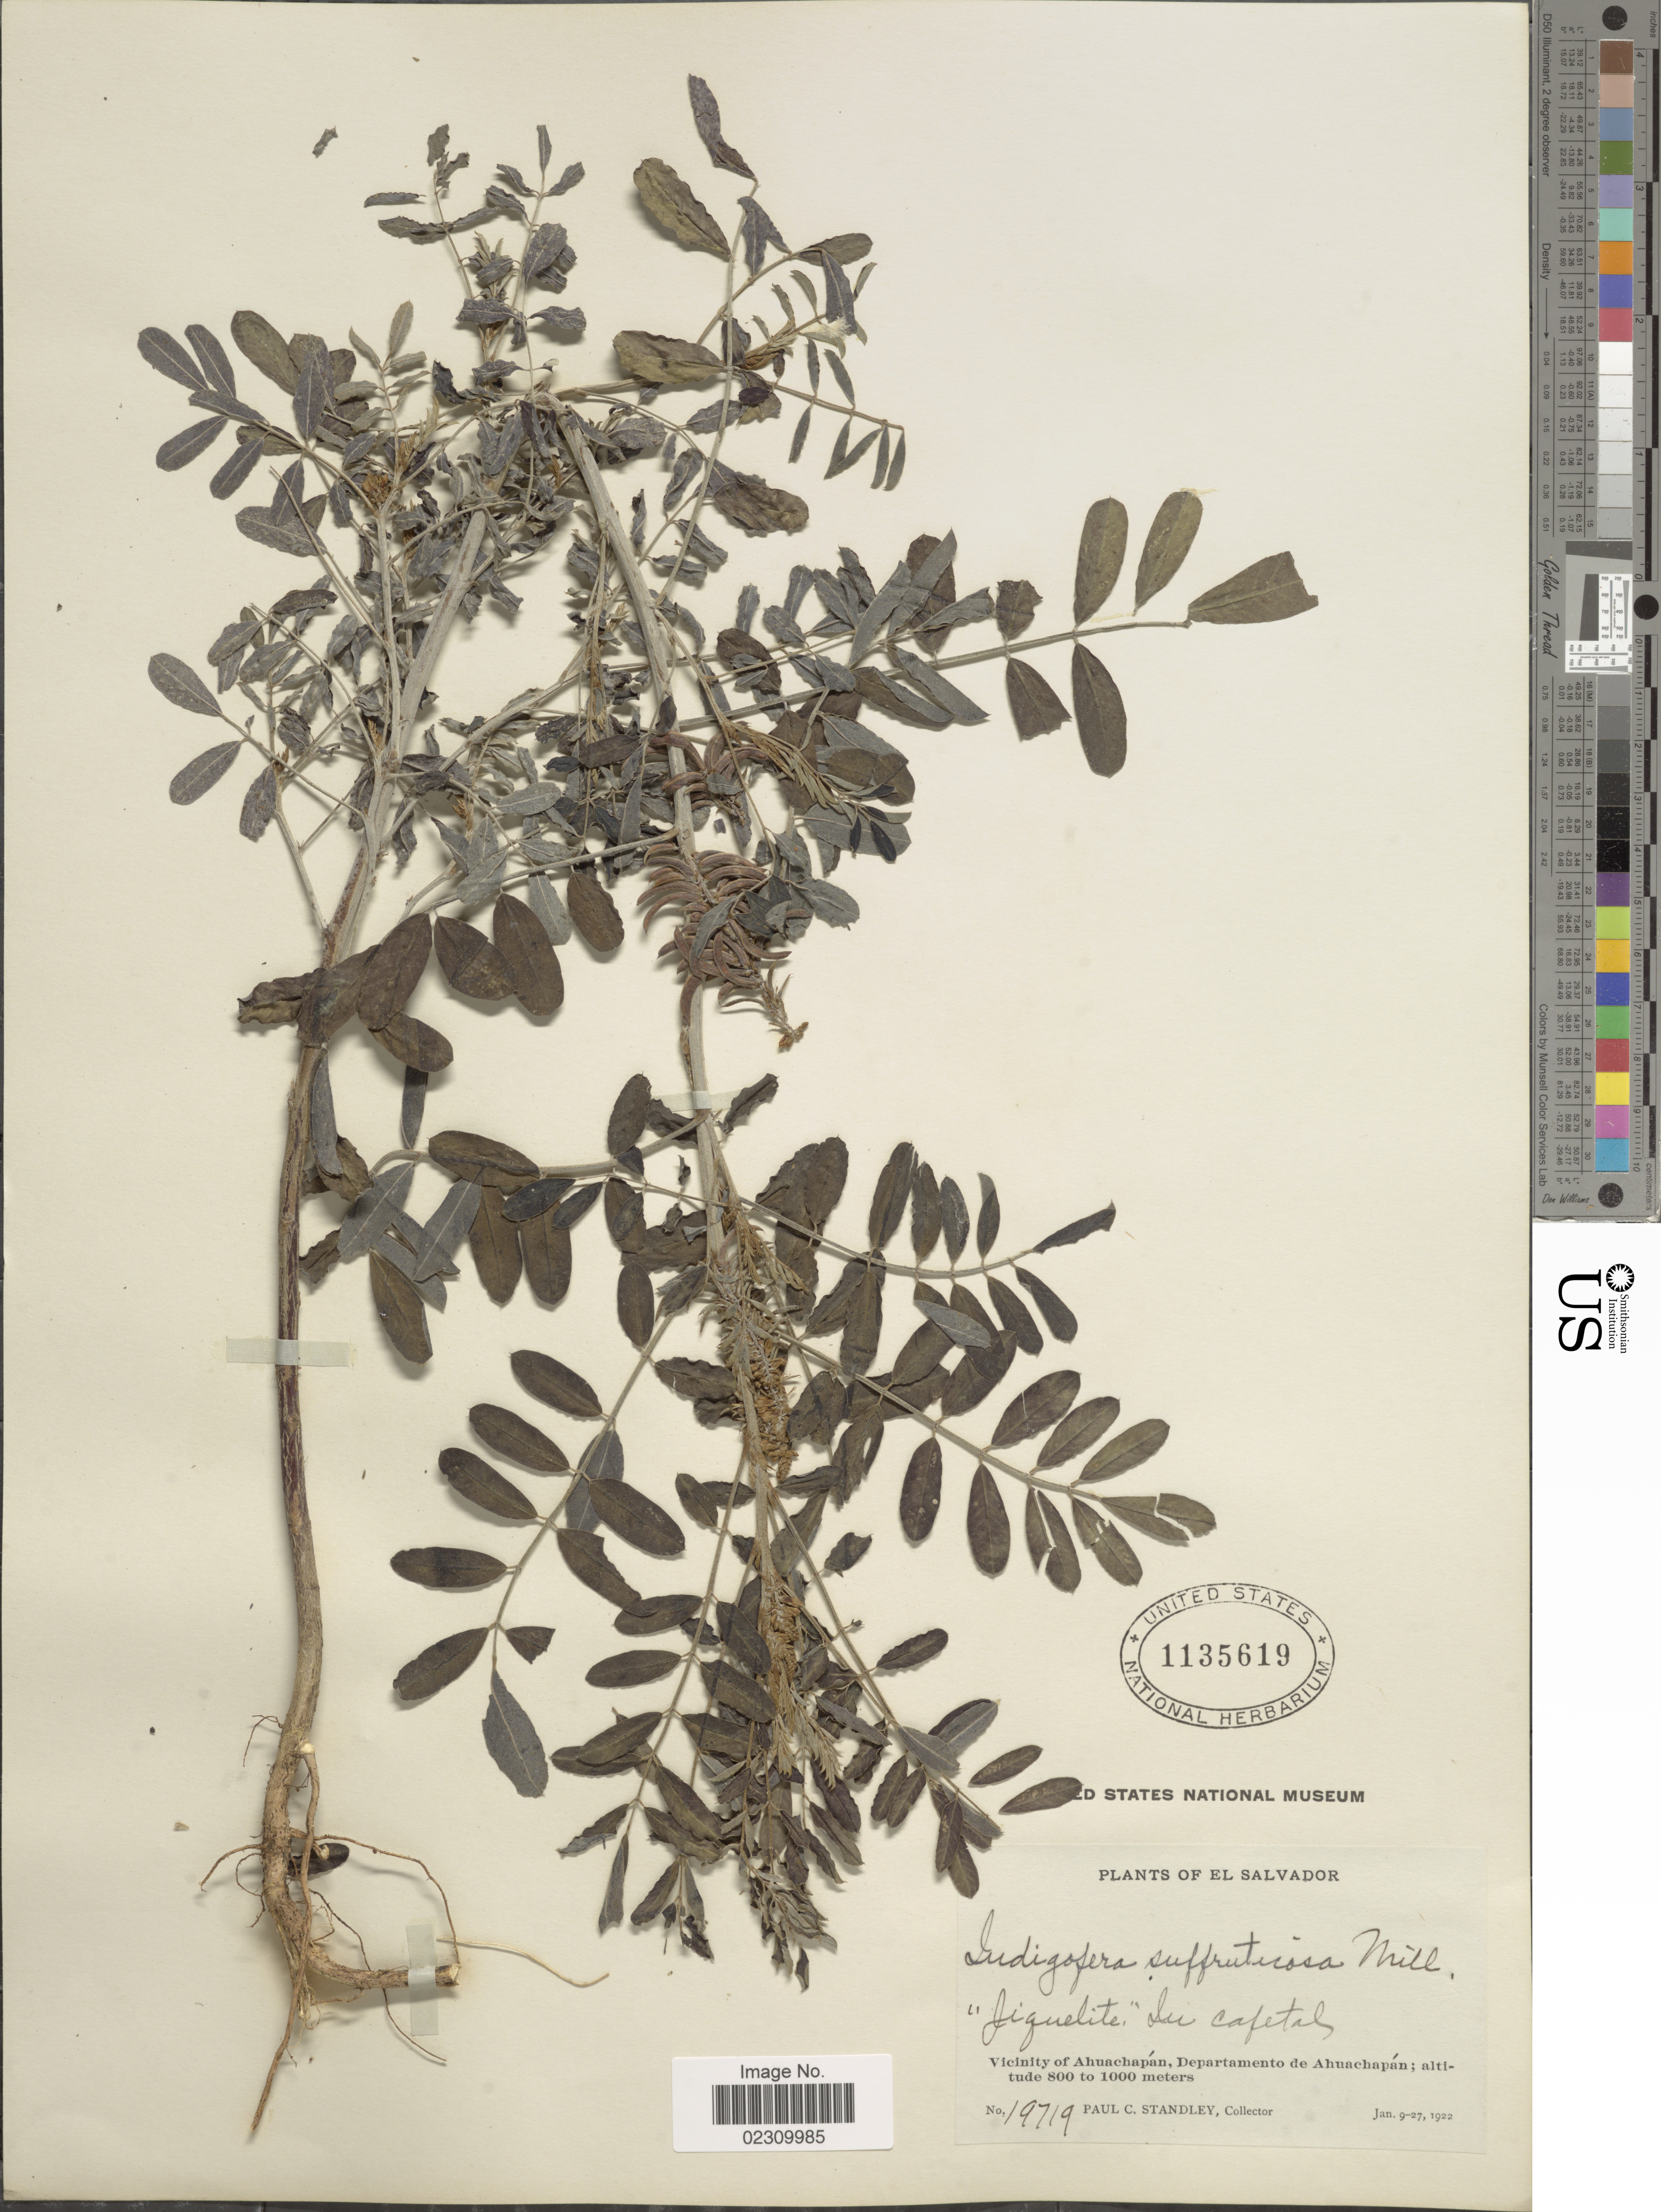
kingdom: Plantae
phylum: Tracheophyta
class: Magnoliopsida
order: Fabales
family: Fabaceae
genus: Indigofera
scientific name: Indigofera suffruticosa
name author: Mill.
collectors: P. C. Standley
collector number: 19719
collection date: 1922-01-09/1922-01-27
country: El Salvador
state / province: Ahuachapan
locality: Jiguelite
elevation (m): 800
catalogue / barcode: US 1135619